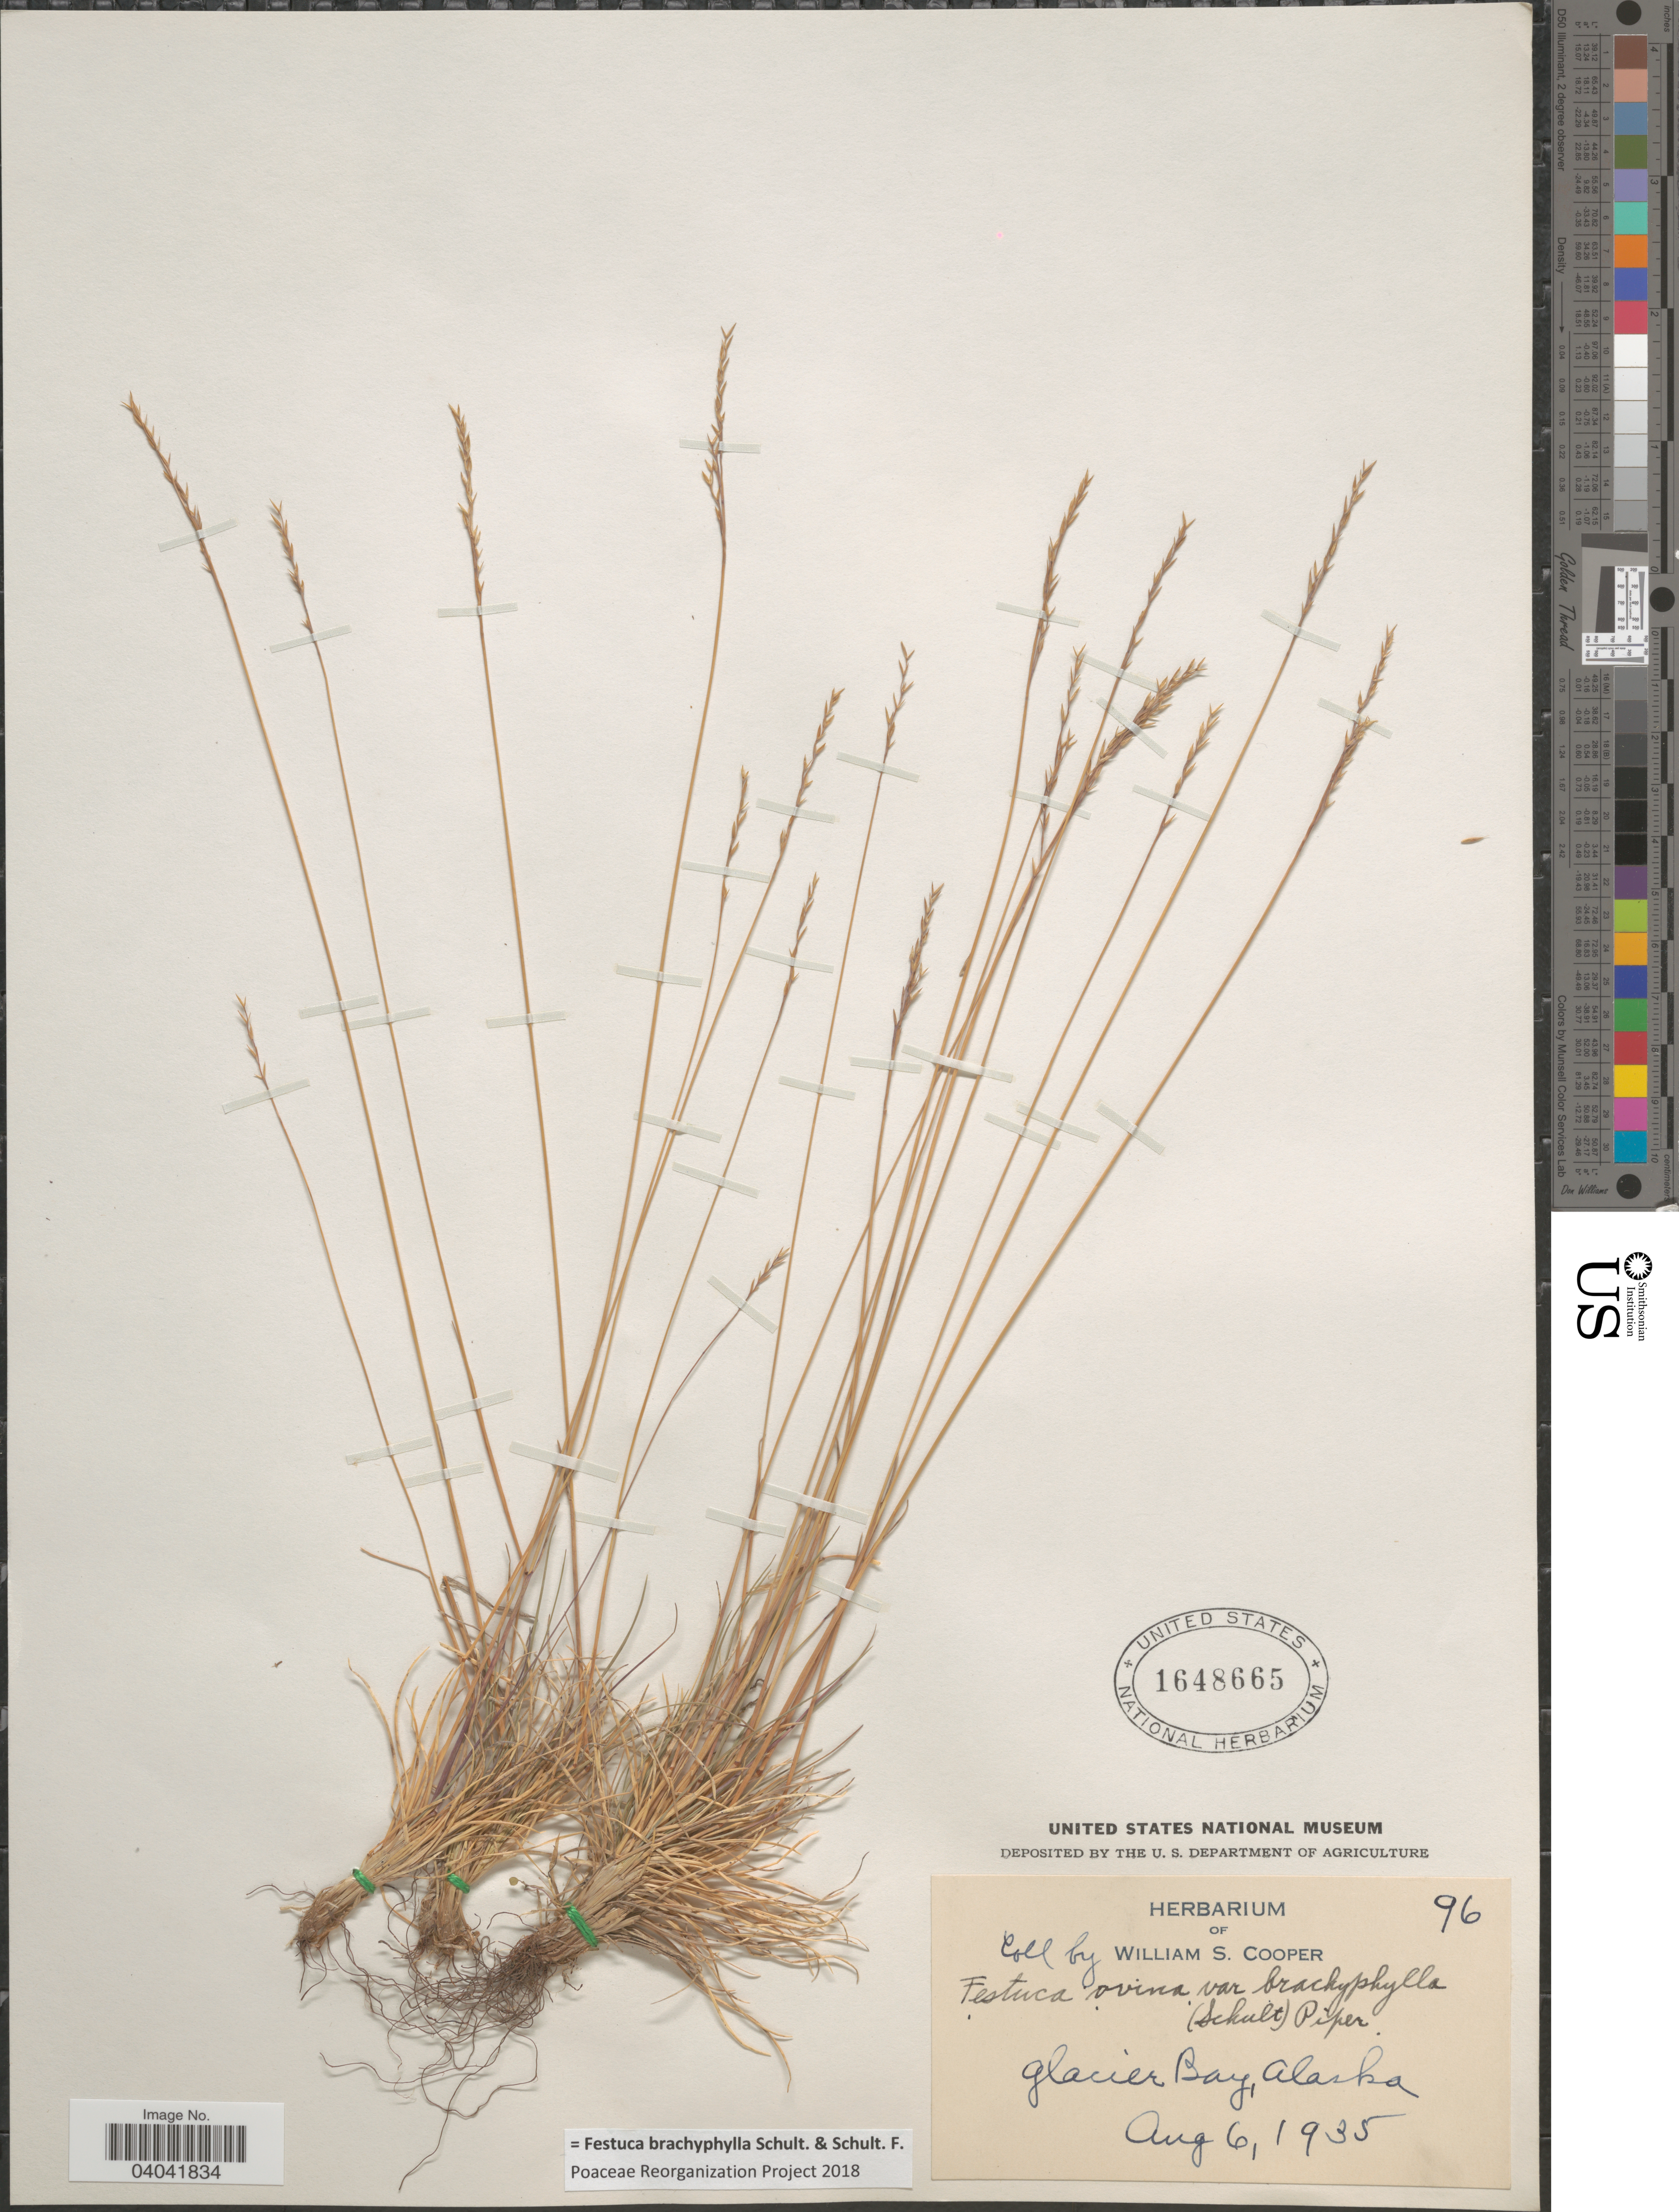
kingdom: Plantae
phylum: Tracheophyta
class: Liliopsida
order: Poales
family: Poaceae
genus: Festuca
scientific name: Festuca brachyphylla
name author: Schult. & Schult. f.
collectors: W. Cooper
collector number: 96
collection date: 1935-08-06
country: United States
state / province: Alaska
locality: Glacier Bay.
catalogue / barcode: US 1648665